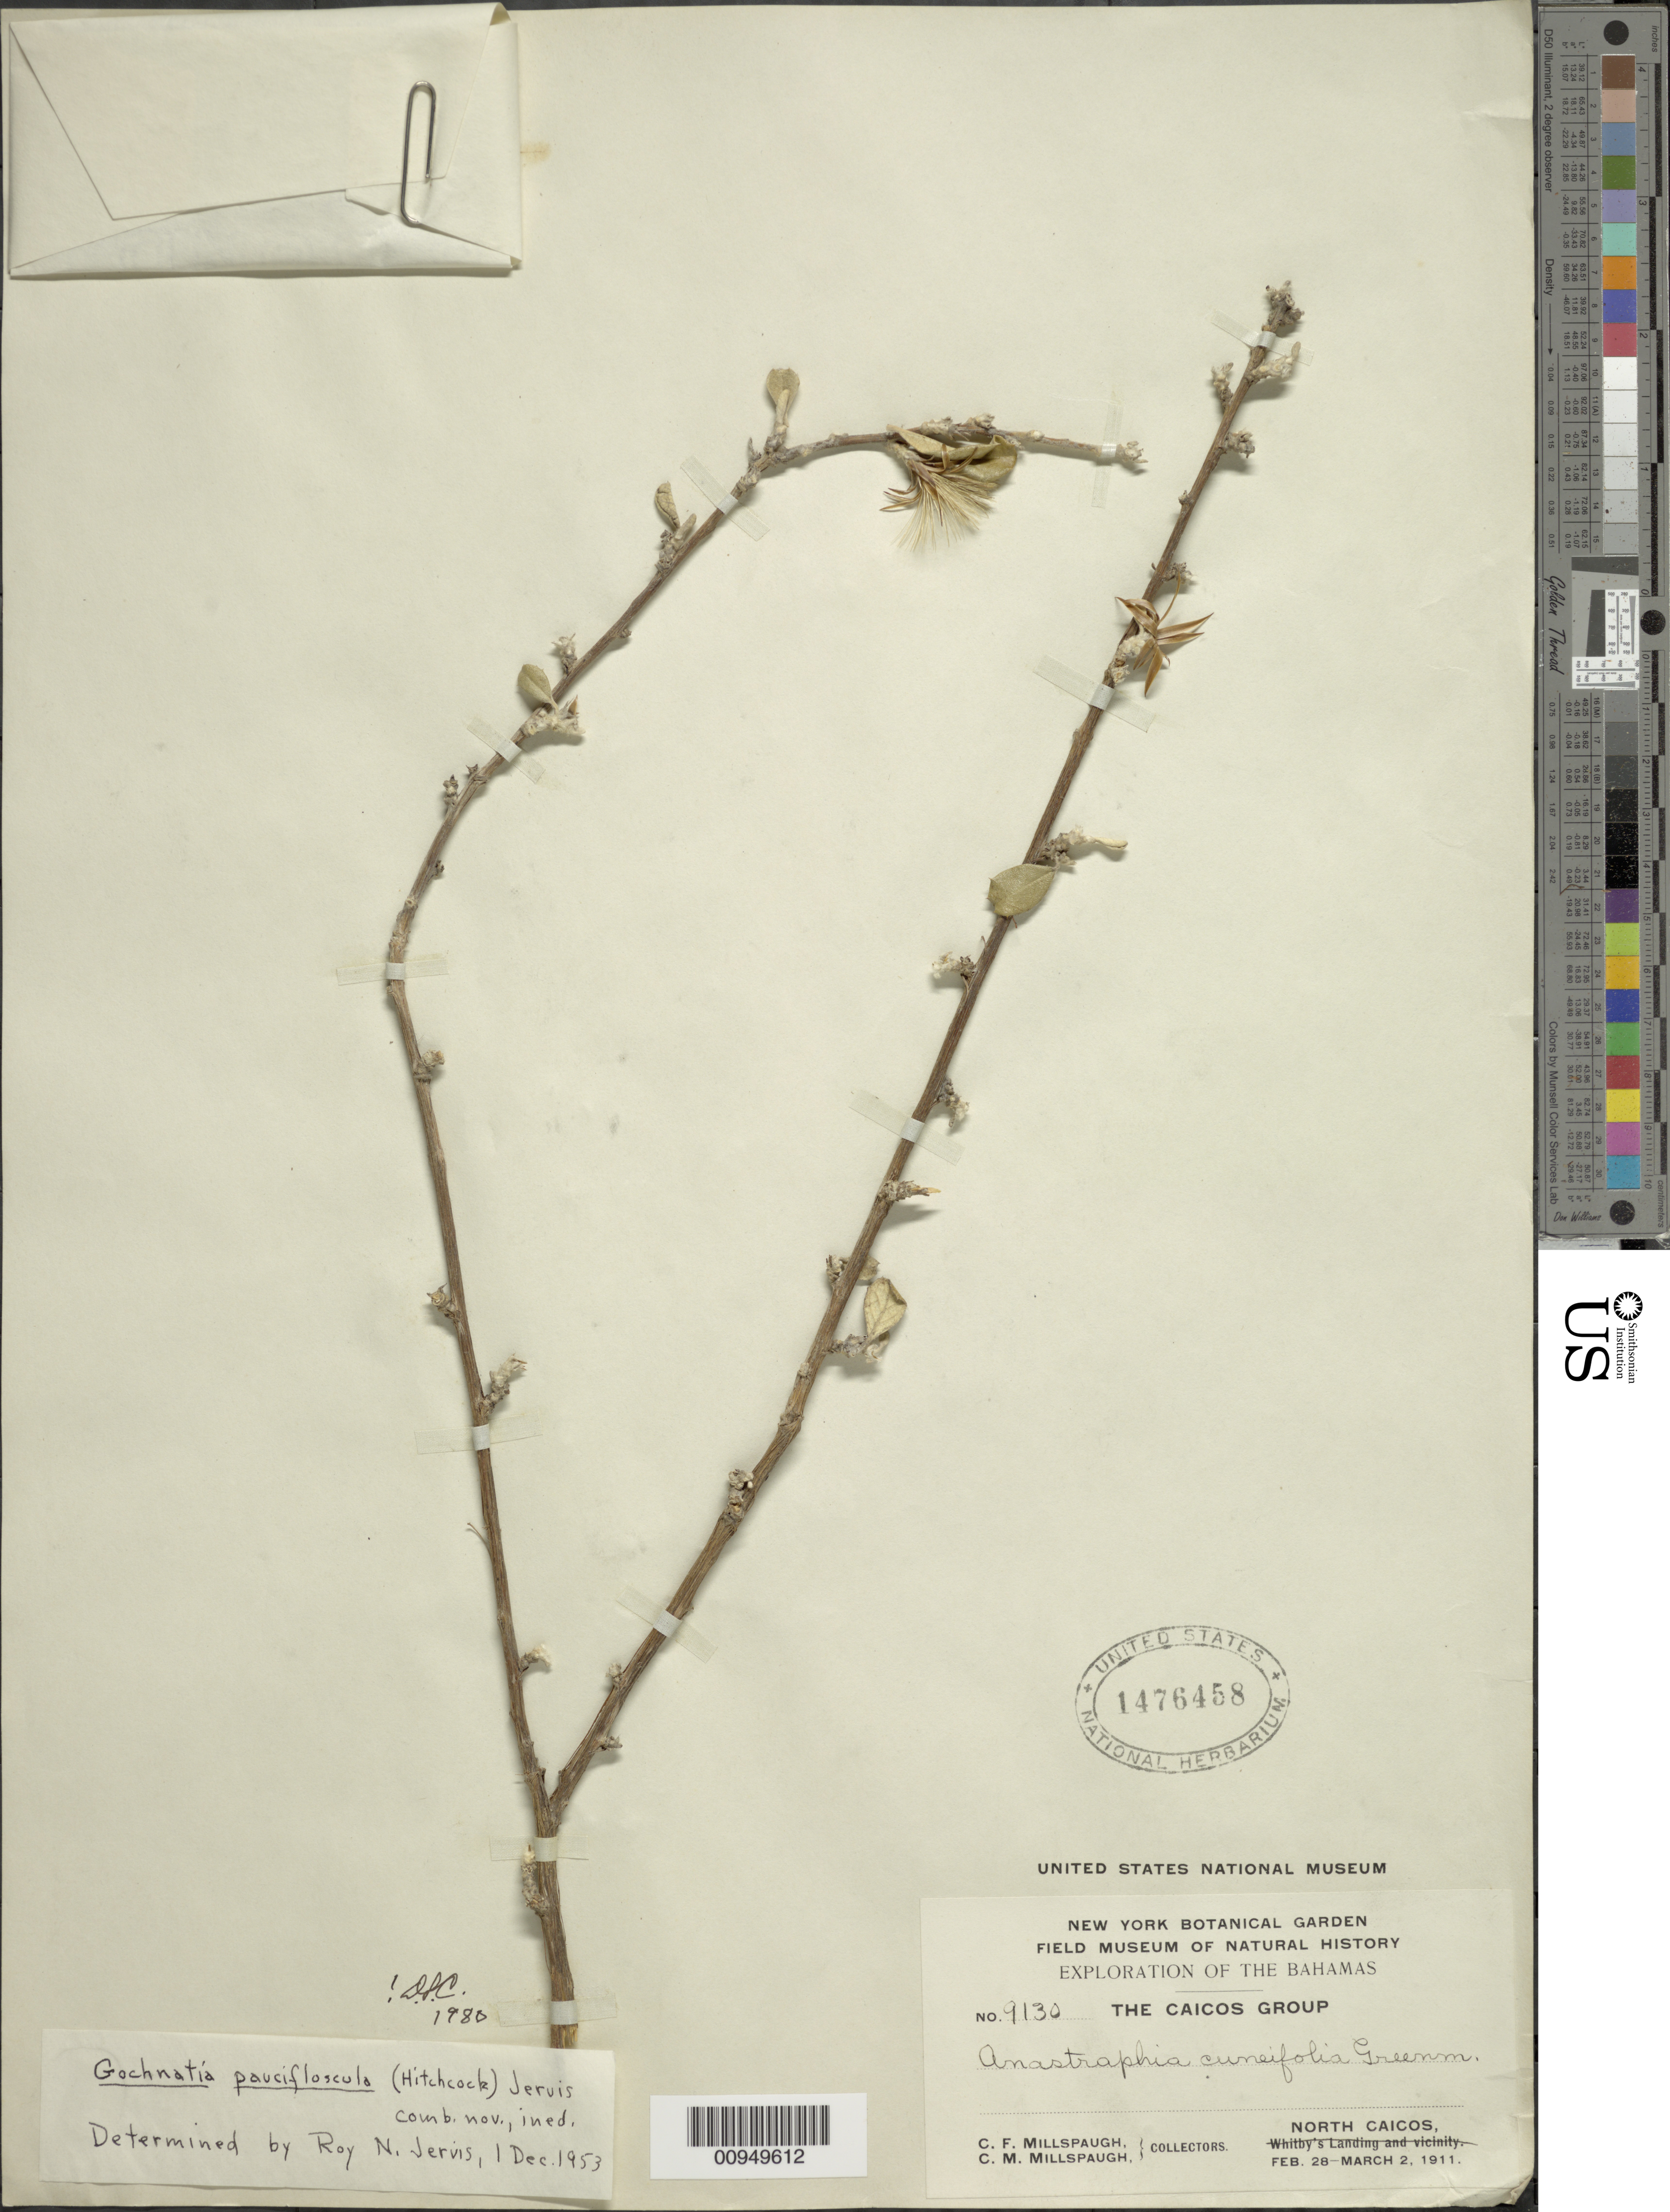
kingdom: Plantae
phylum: Tracheophyta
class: Magnoliopsida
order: Asterales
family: Asteraceae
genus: Anastraphia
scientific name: Anastraphia pauciflosculosa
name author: C. Wright ex Hitchc.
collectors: C. F. Millspaugh & C. Millspaugh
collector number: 9130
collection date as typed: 28 Feb 1911 to 02 Mar 1911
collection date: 1911-02-28/1911-03-02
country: Turks and Caicos Islands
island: North Caicos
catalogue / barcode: US 1476458